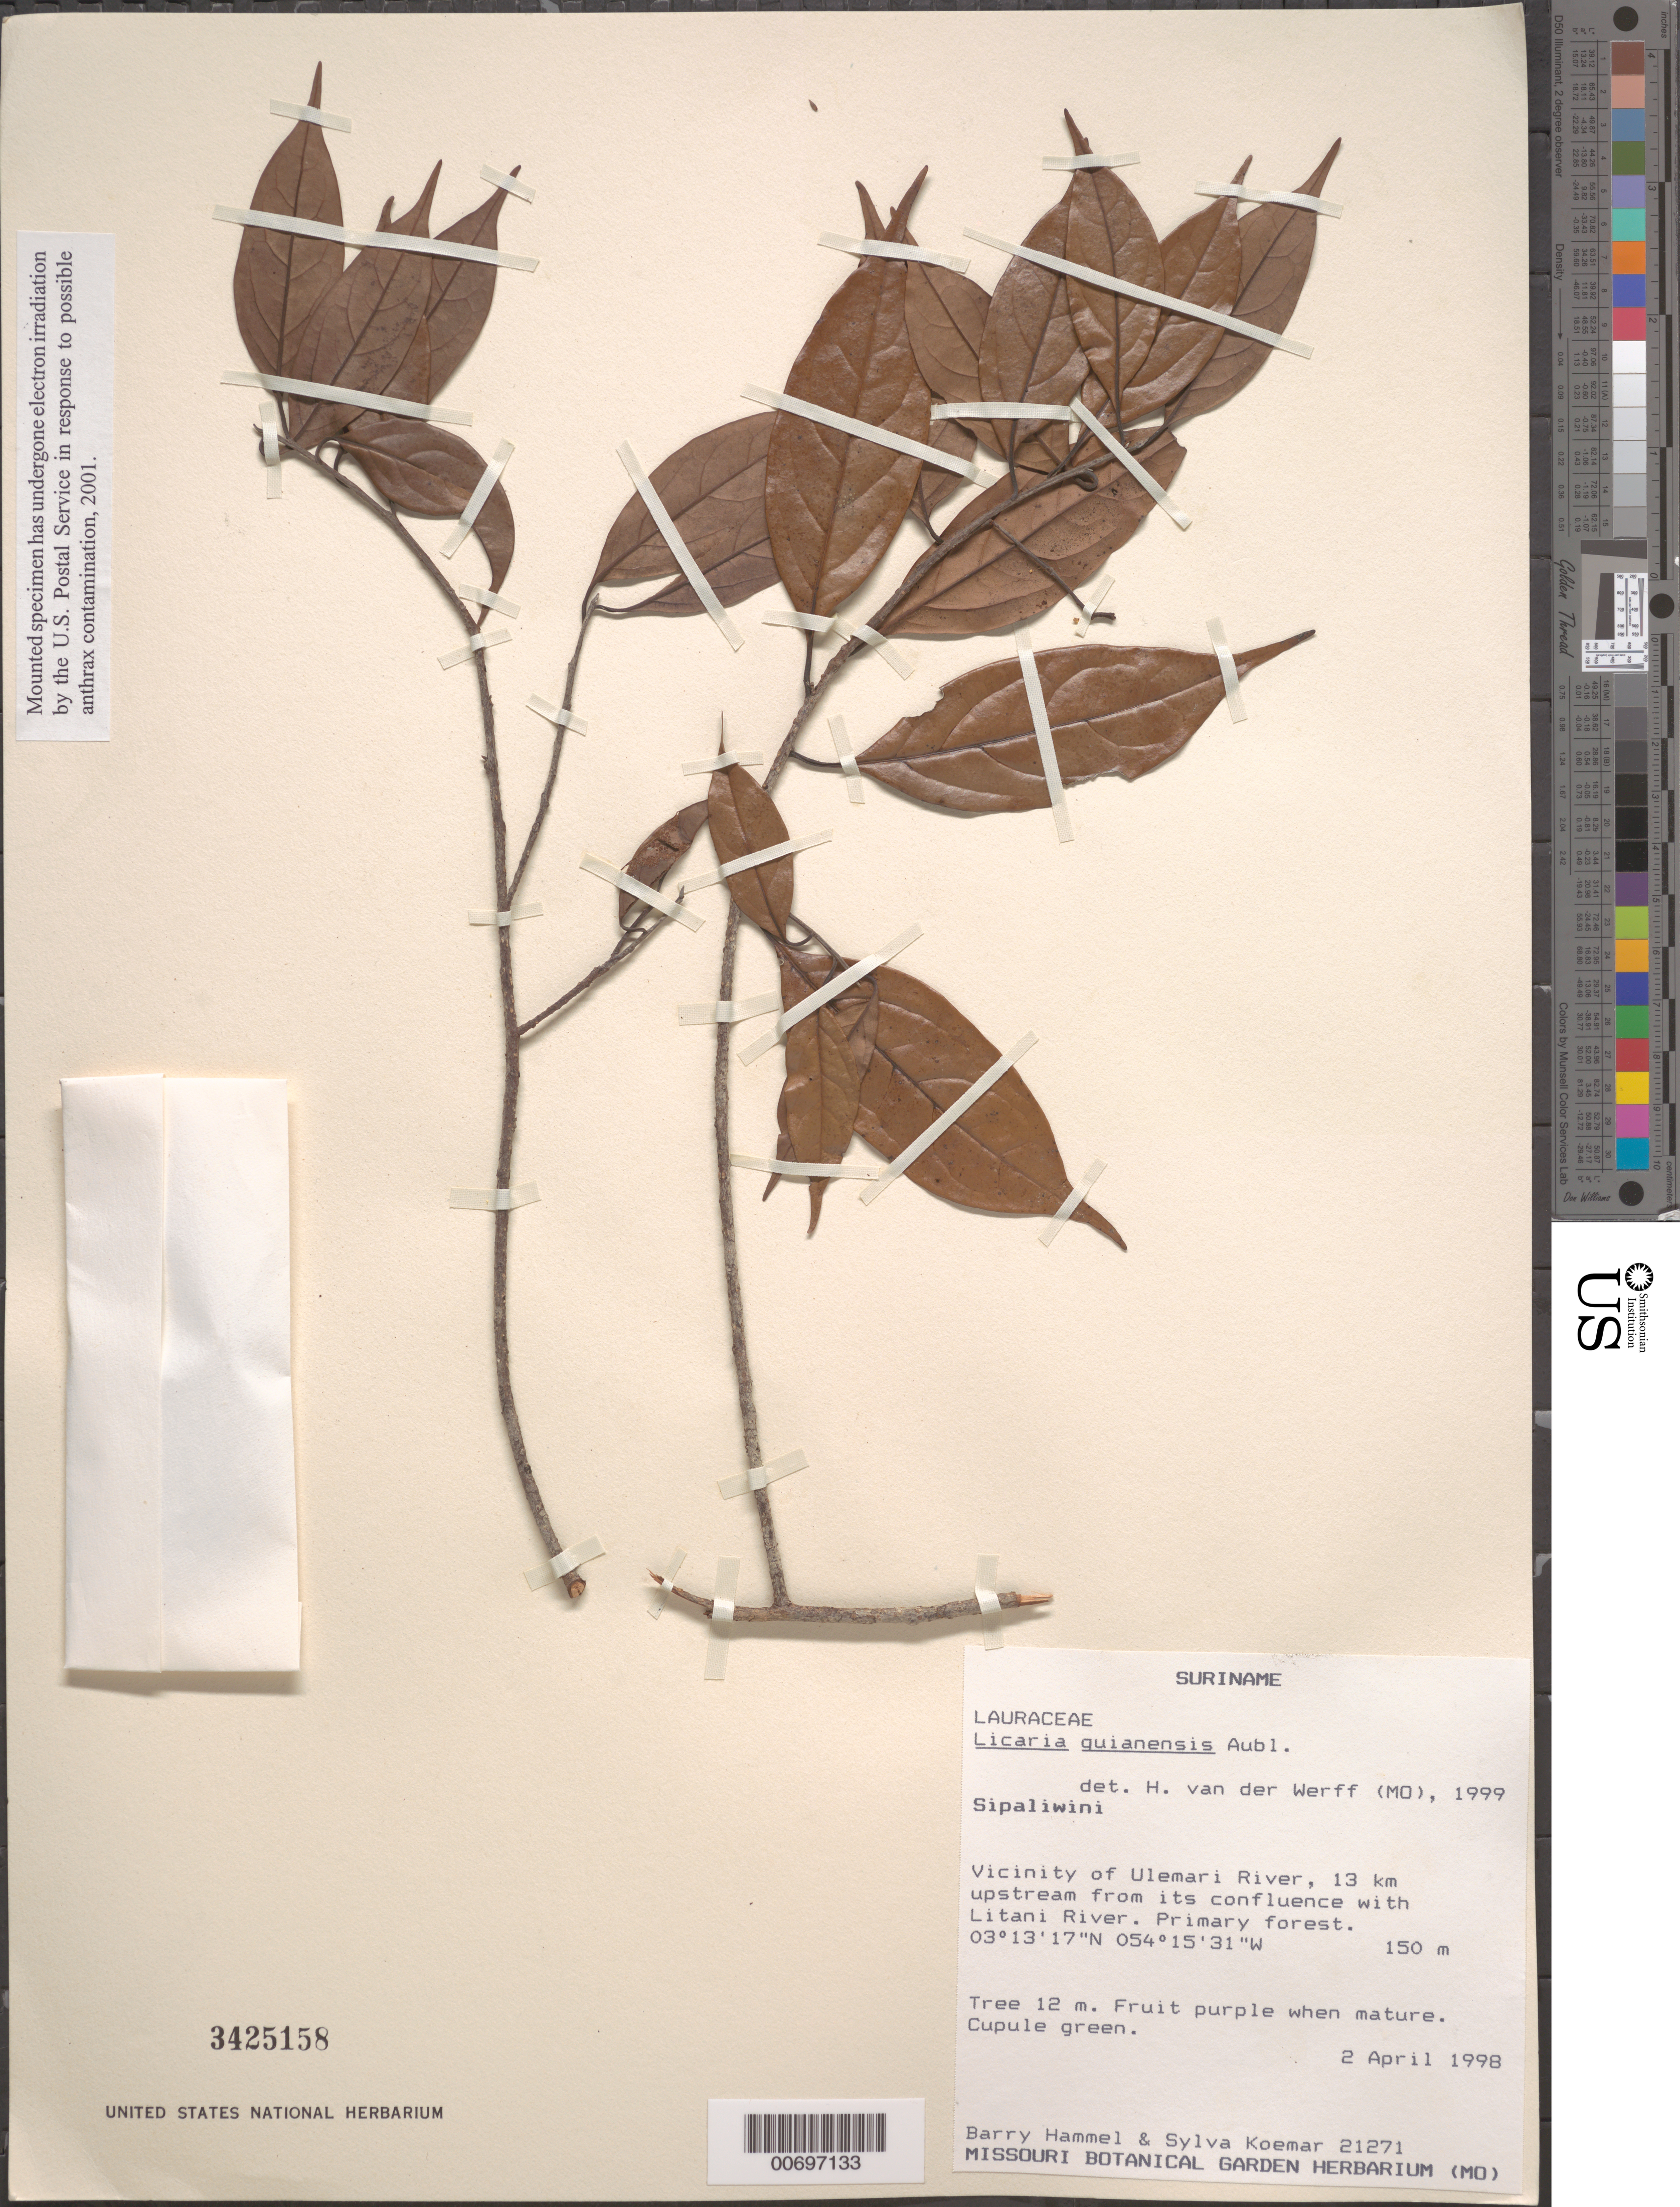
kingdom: Plantae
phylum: Tracheophyta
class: Magnoliopsida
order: Laurales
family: Lauraceae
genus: Licaria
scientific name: Licaria guianensis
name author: Aubl.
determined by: van der Werff, H., (MO), Missouri Botanical Garden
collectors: B. Hammel & S. Koemar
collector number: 21271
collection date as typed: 2-Apr-98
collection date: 1998-04-02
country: Suriname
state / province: Sipaliwini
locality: Ulemari R., 13 km upstream from confl. with Litani R.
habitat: Primary forest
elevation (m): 150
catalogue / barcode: US 3425158